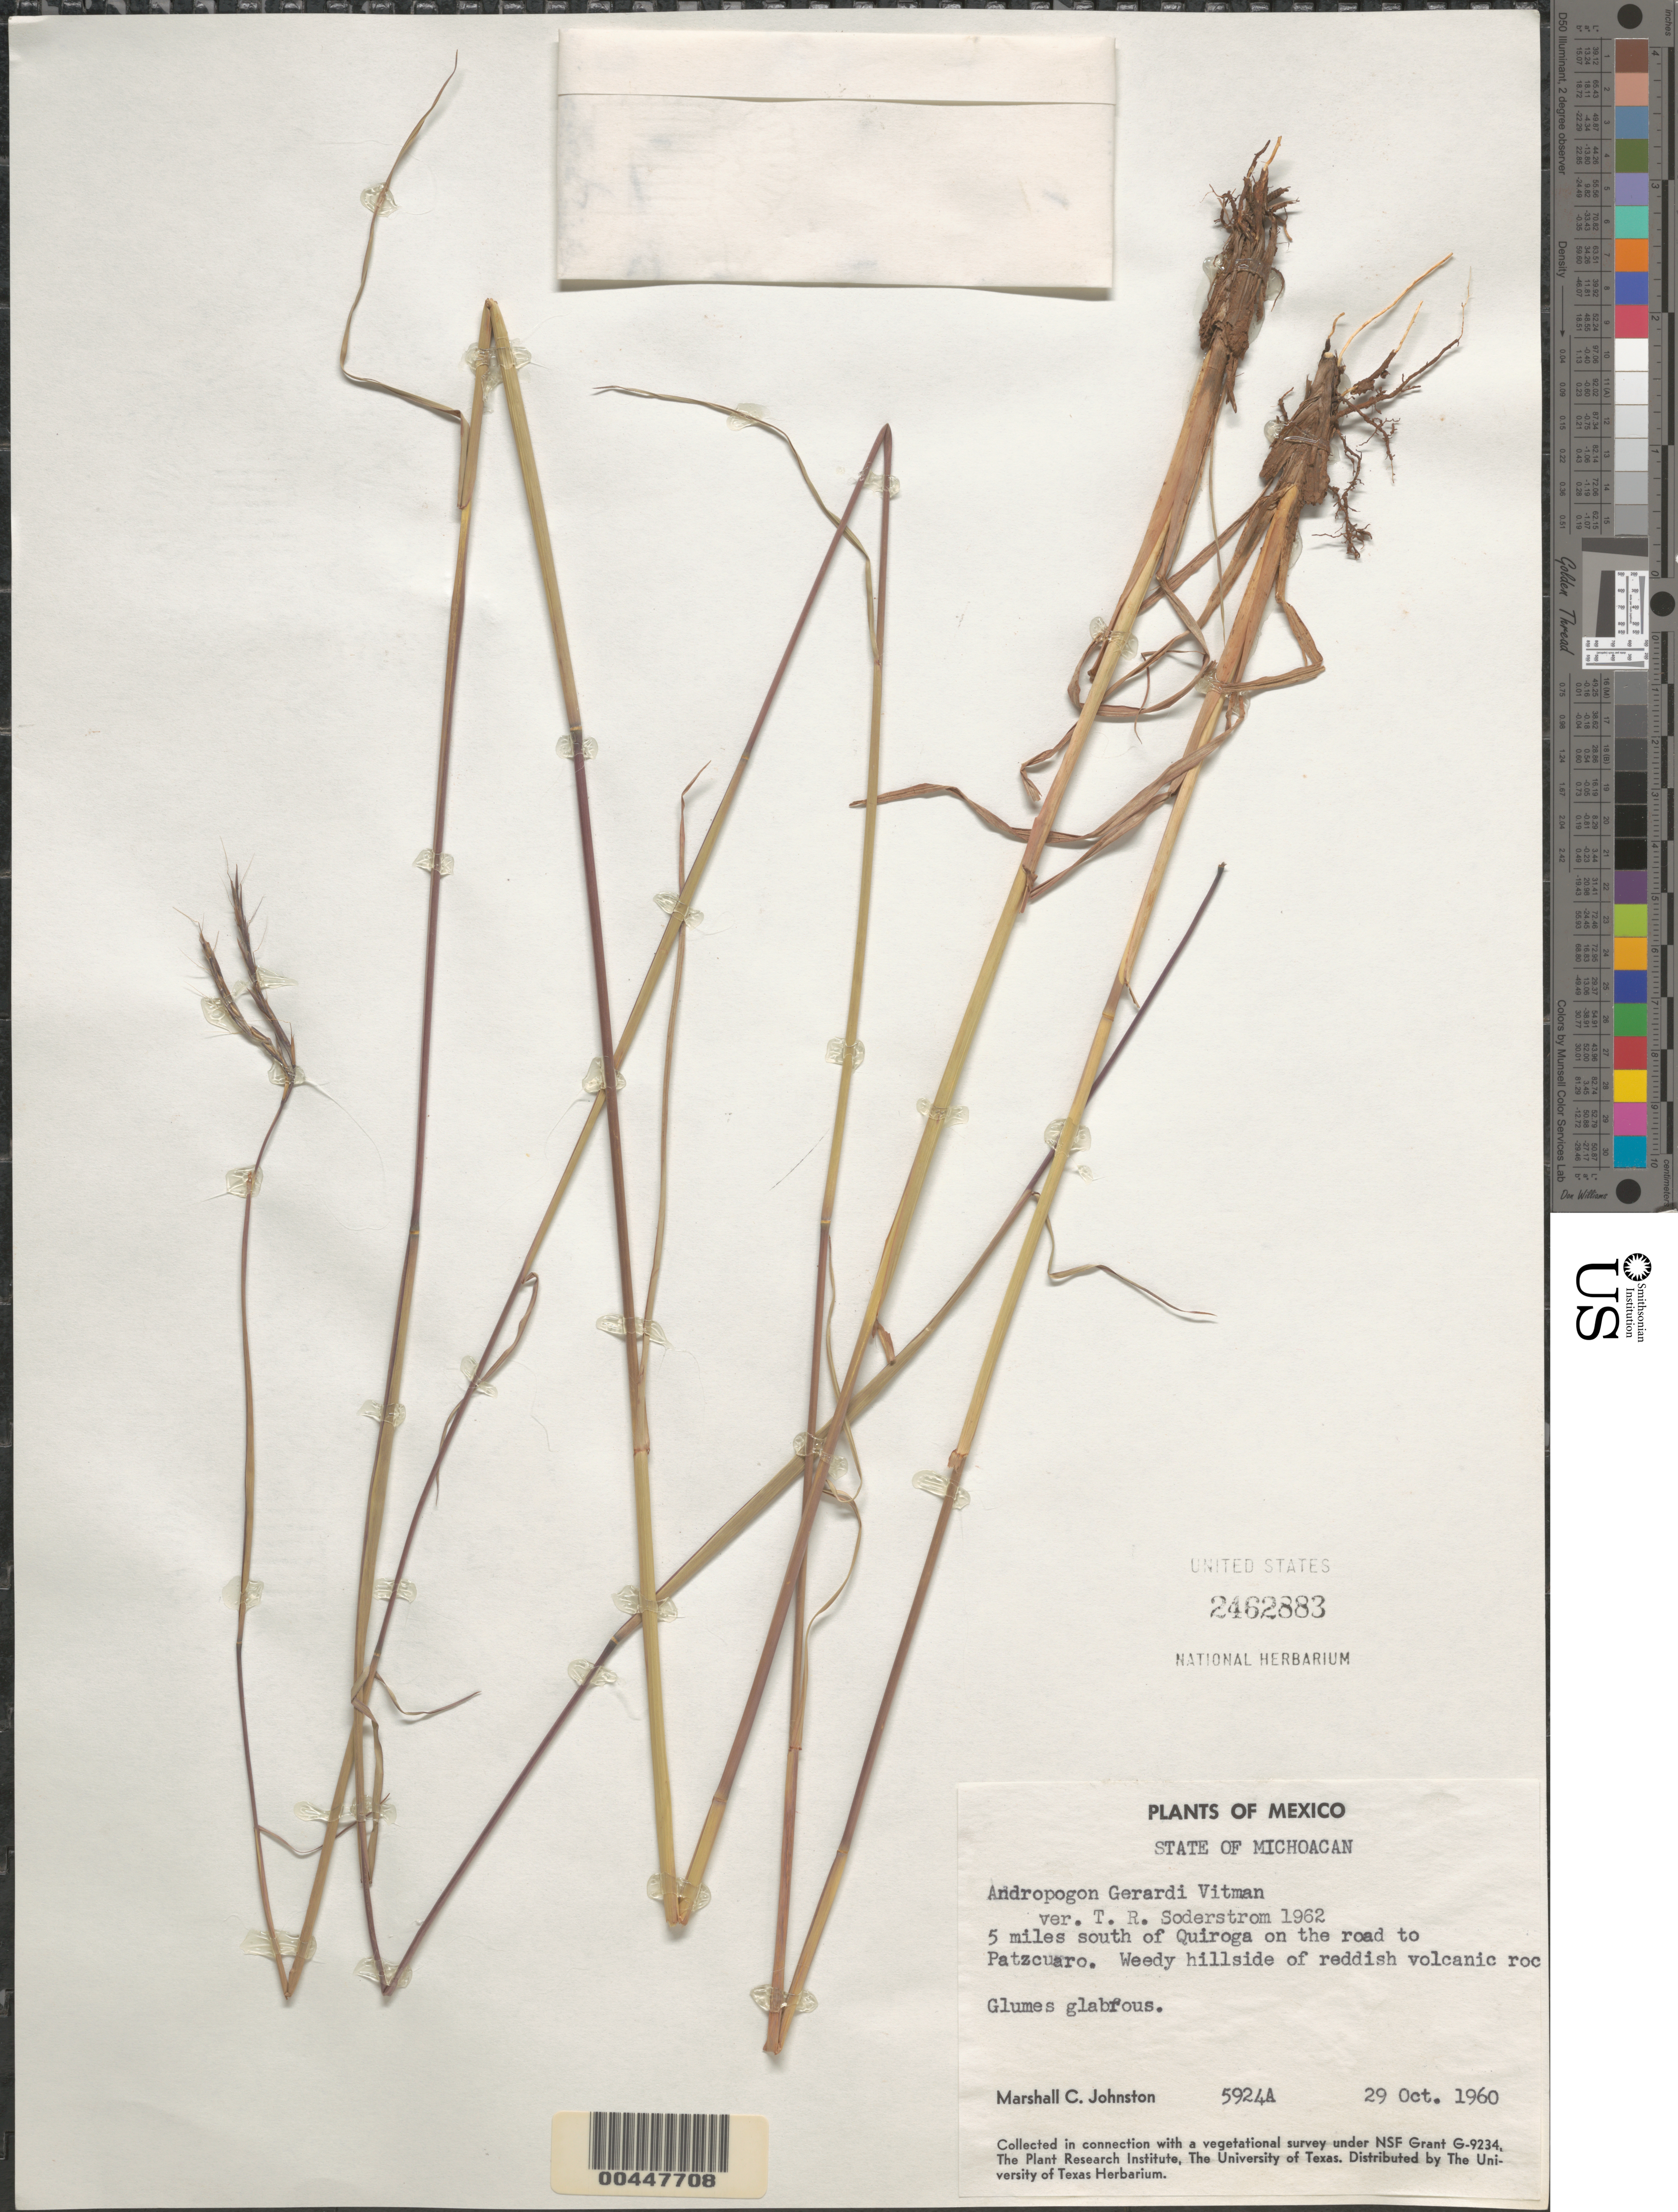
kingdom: Plantae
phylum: Tracheophyta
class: Liliopsida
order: Poales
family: Poaceae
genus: Andropogon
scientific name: Andropogon gerardii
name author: Vitman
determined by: Soderstrom, T. R.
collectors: M. Johnston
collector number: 5924A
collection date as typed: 29 Oct 1960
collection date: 1960-10-29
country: Mexico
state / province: Michoacán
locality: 5 mi S of Quiroga on the rd to Patzuaro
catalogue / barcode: US 2462883